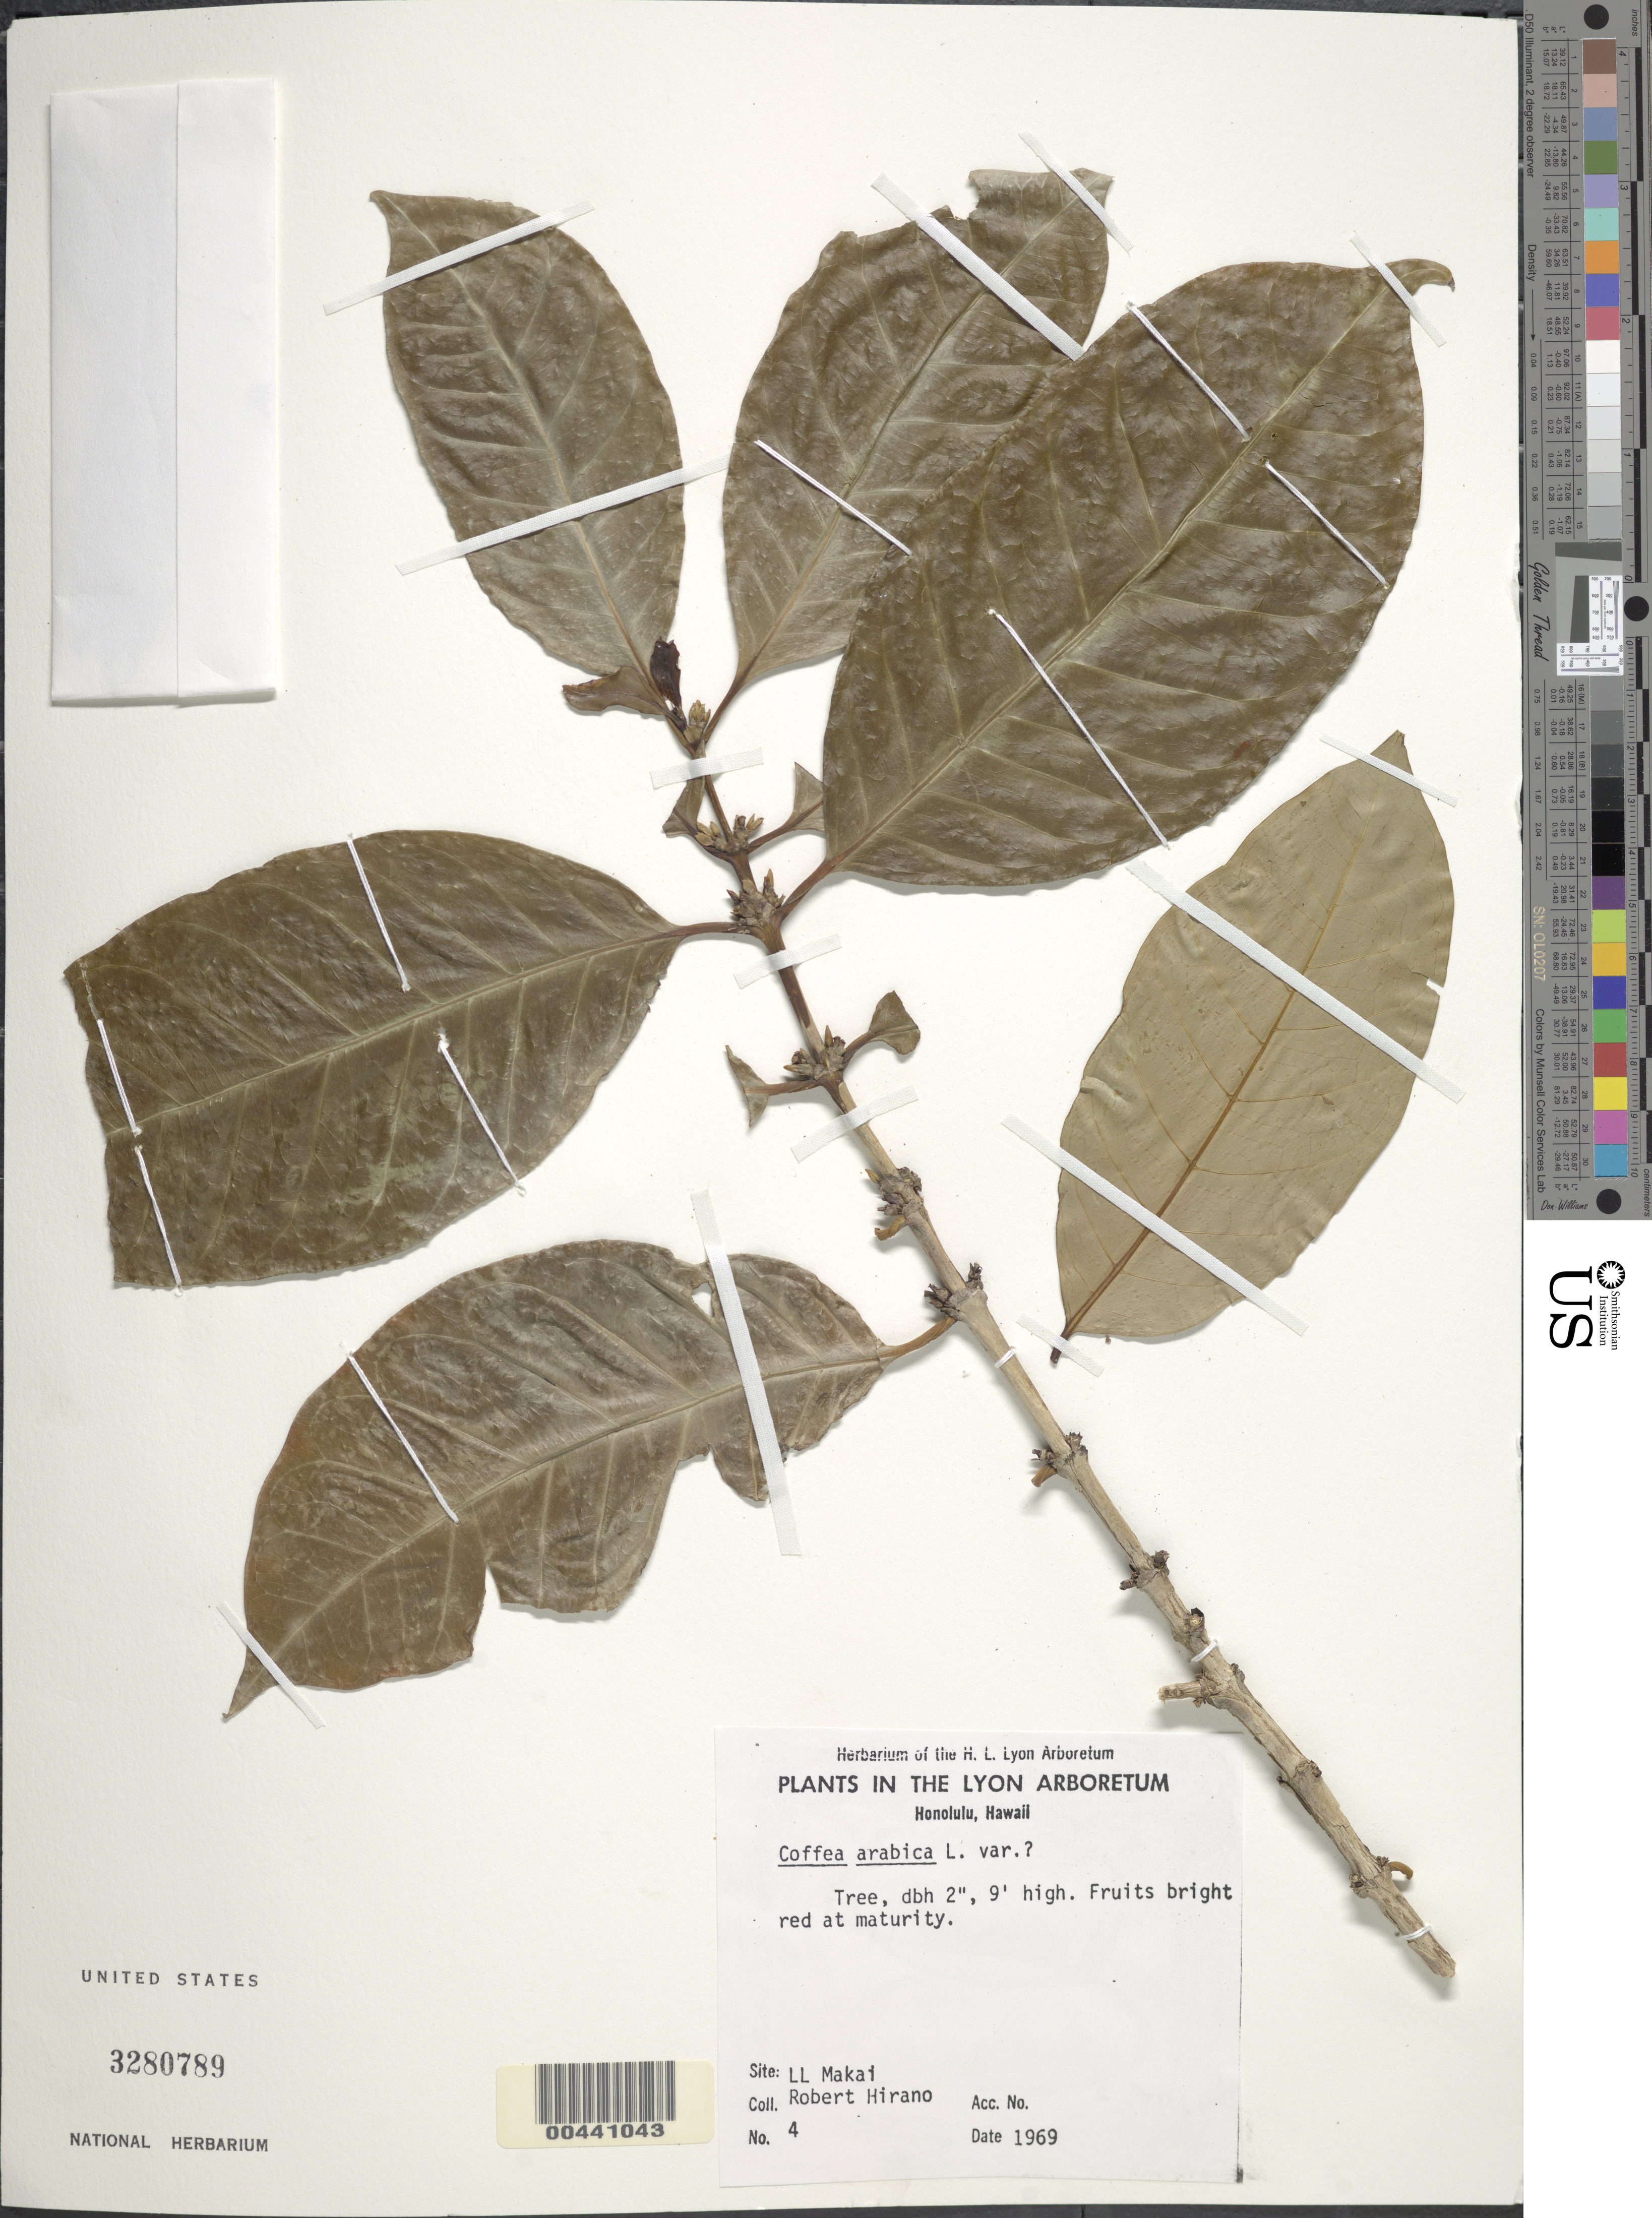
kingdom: Plantae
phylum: Tracheophyta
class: Magnoliopsida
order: Gentianales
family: Rubiaceae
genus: Coffea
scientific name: Coffea arabica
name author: L.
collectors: R. Hirano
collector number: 4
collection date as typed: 1969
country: United States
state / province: Hawaii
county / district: Honolulu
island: Oahu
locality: LL Makai, In the H.L. Lyon Arboretum, Honolulu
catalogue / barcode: US 3280789